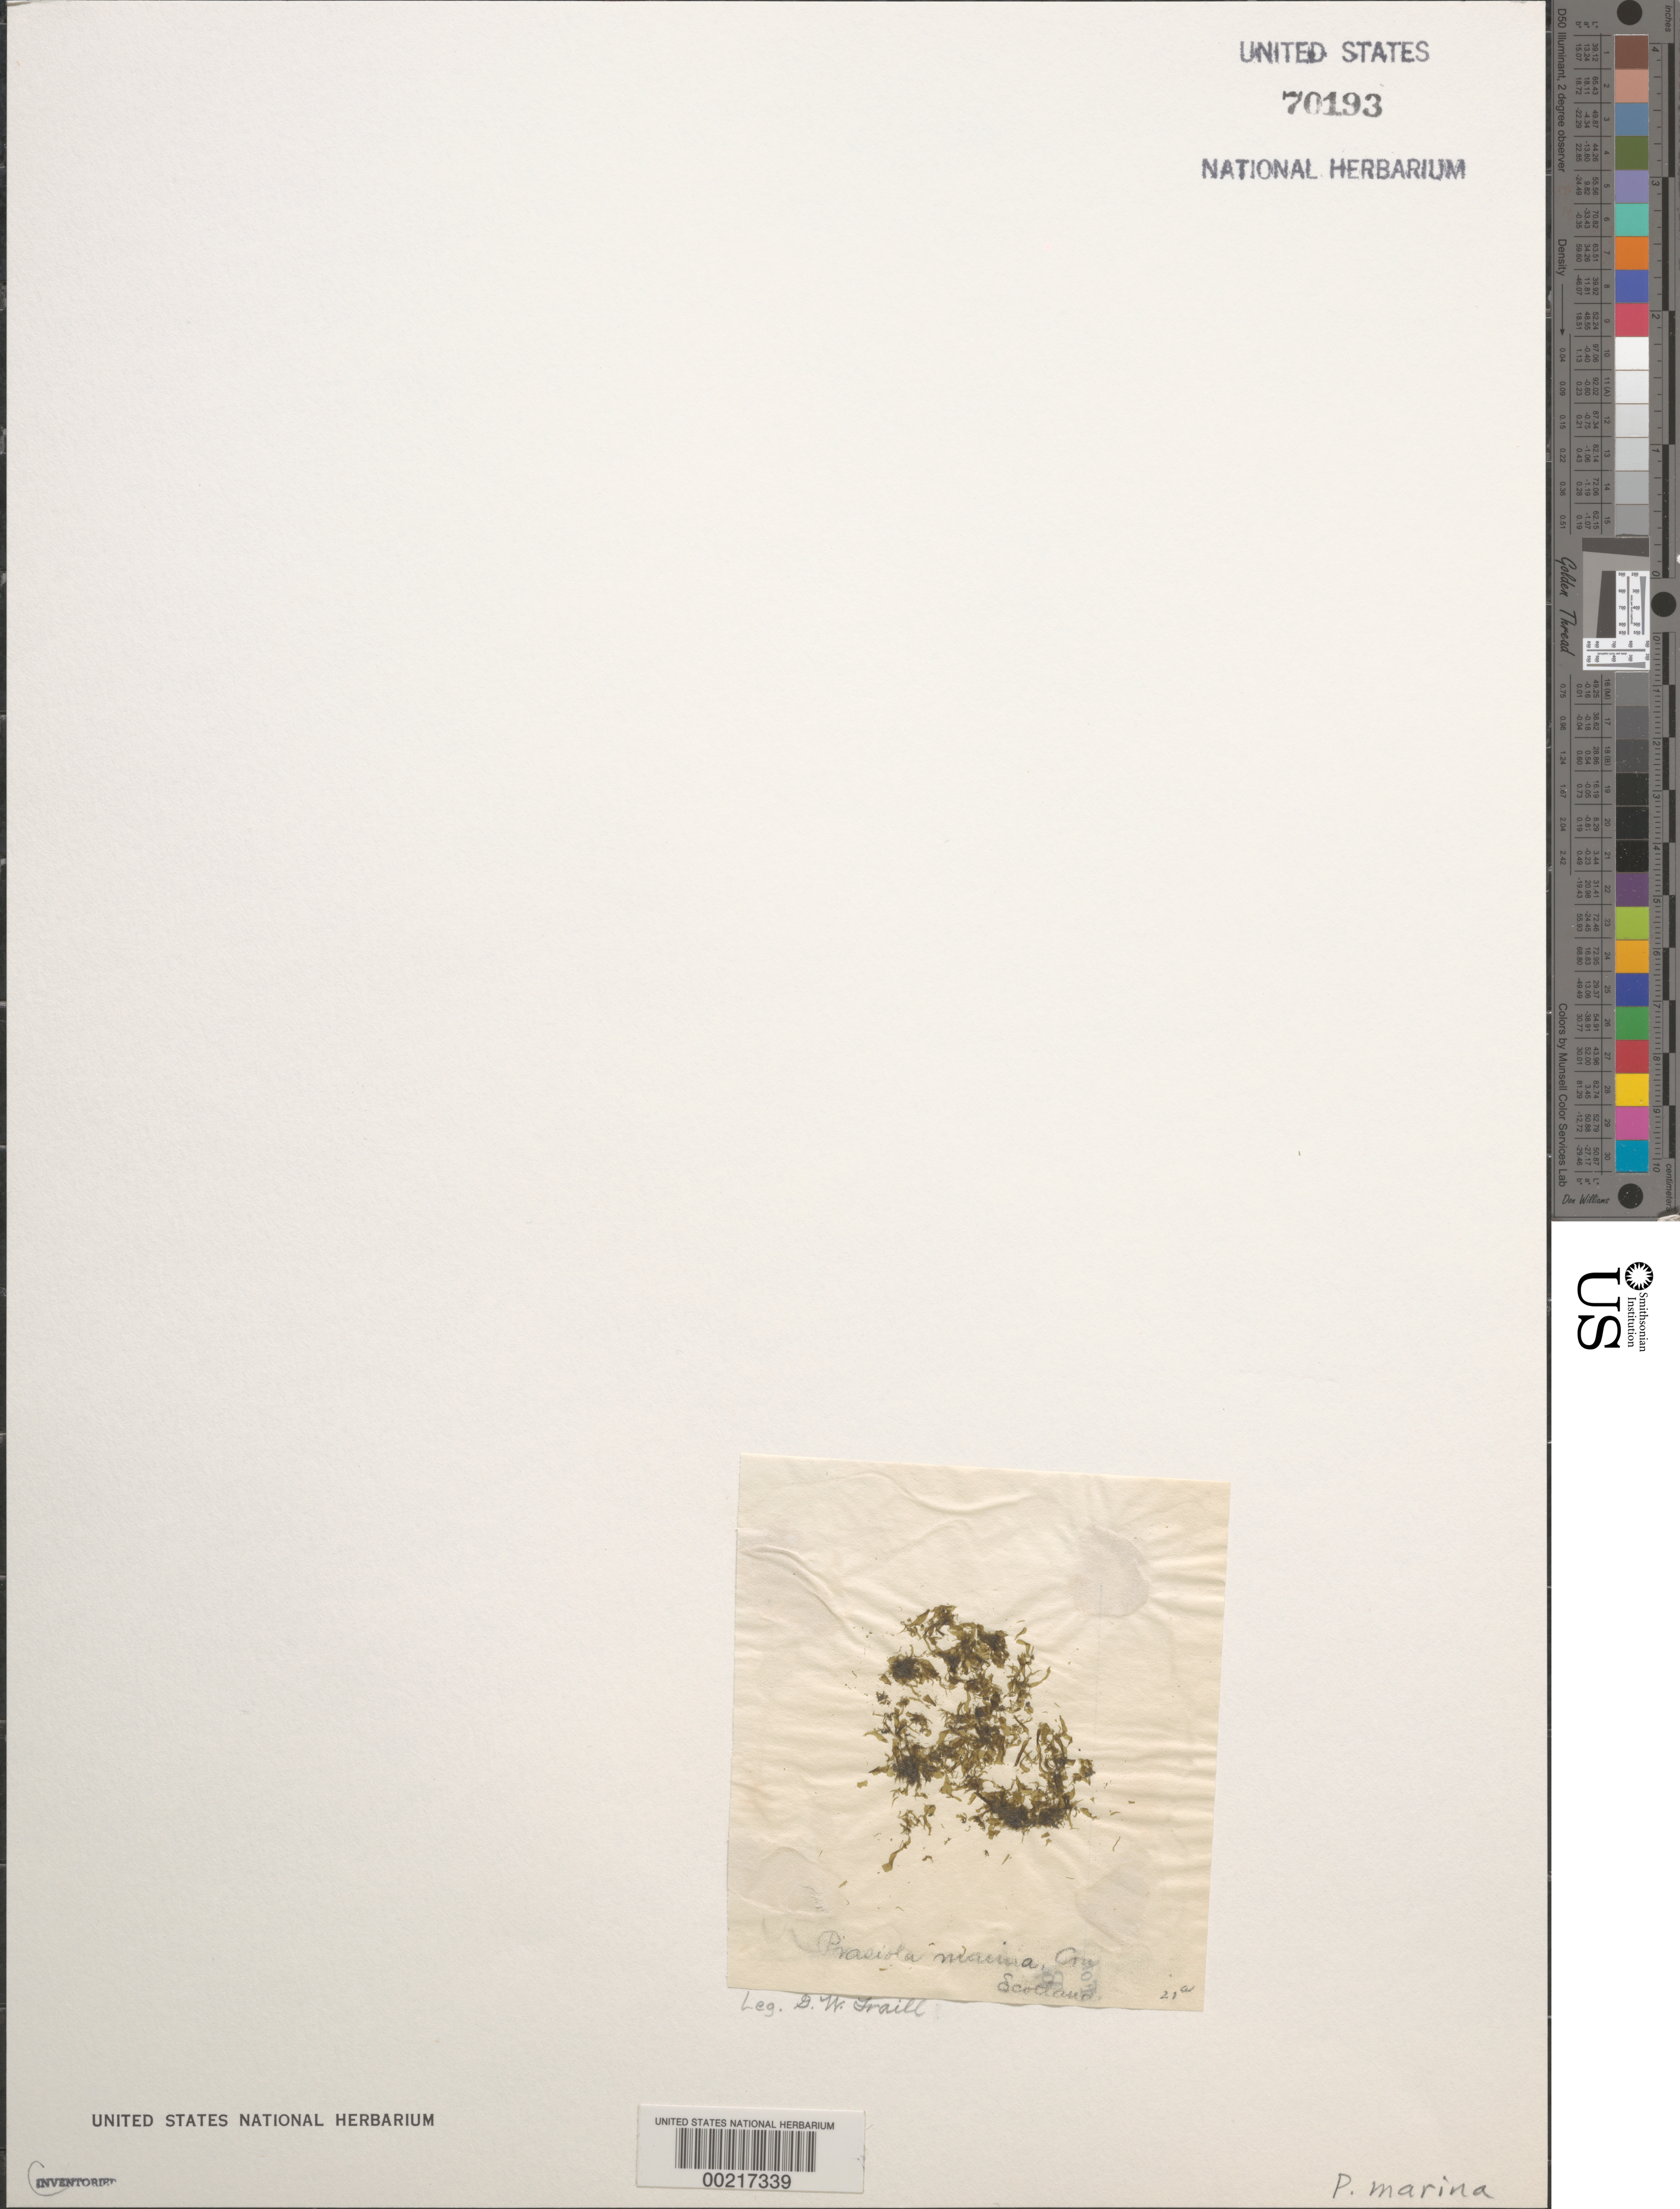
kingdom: Plantae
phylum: Chlorophyta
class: Trebouxiophyceae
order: Prasiolales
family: Prasiolaceae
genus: Prasiola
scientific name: Prasiola marina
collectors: G. Traill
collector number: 21a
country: United Kingdom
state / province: Scotland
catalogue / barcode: US 70193